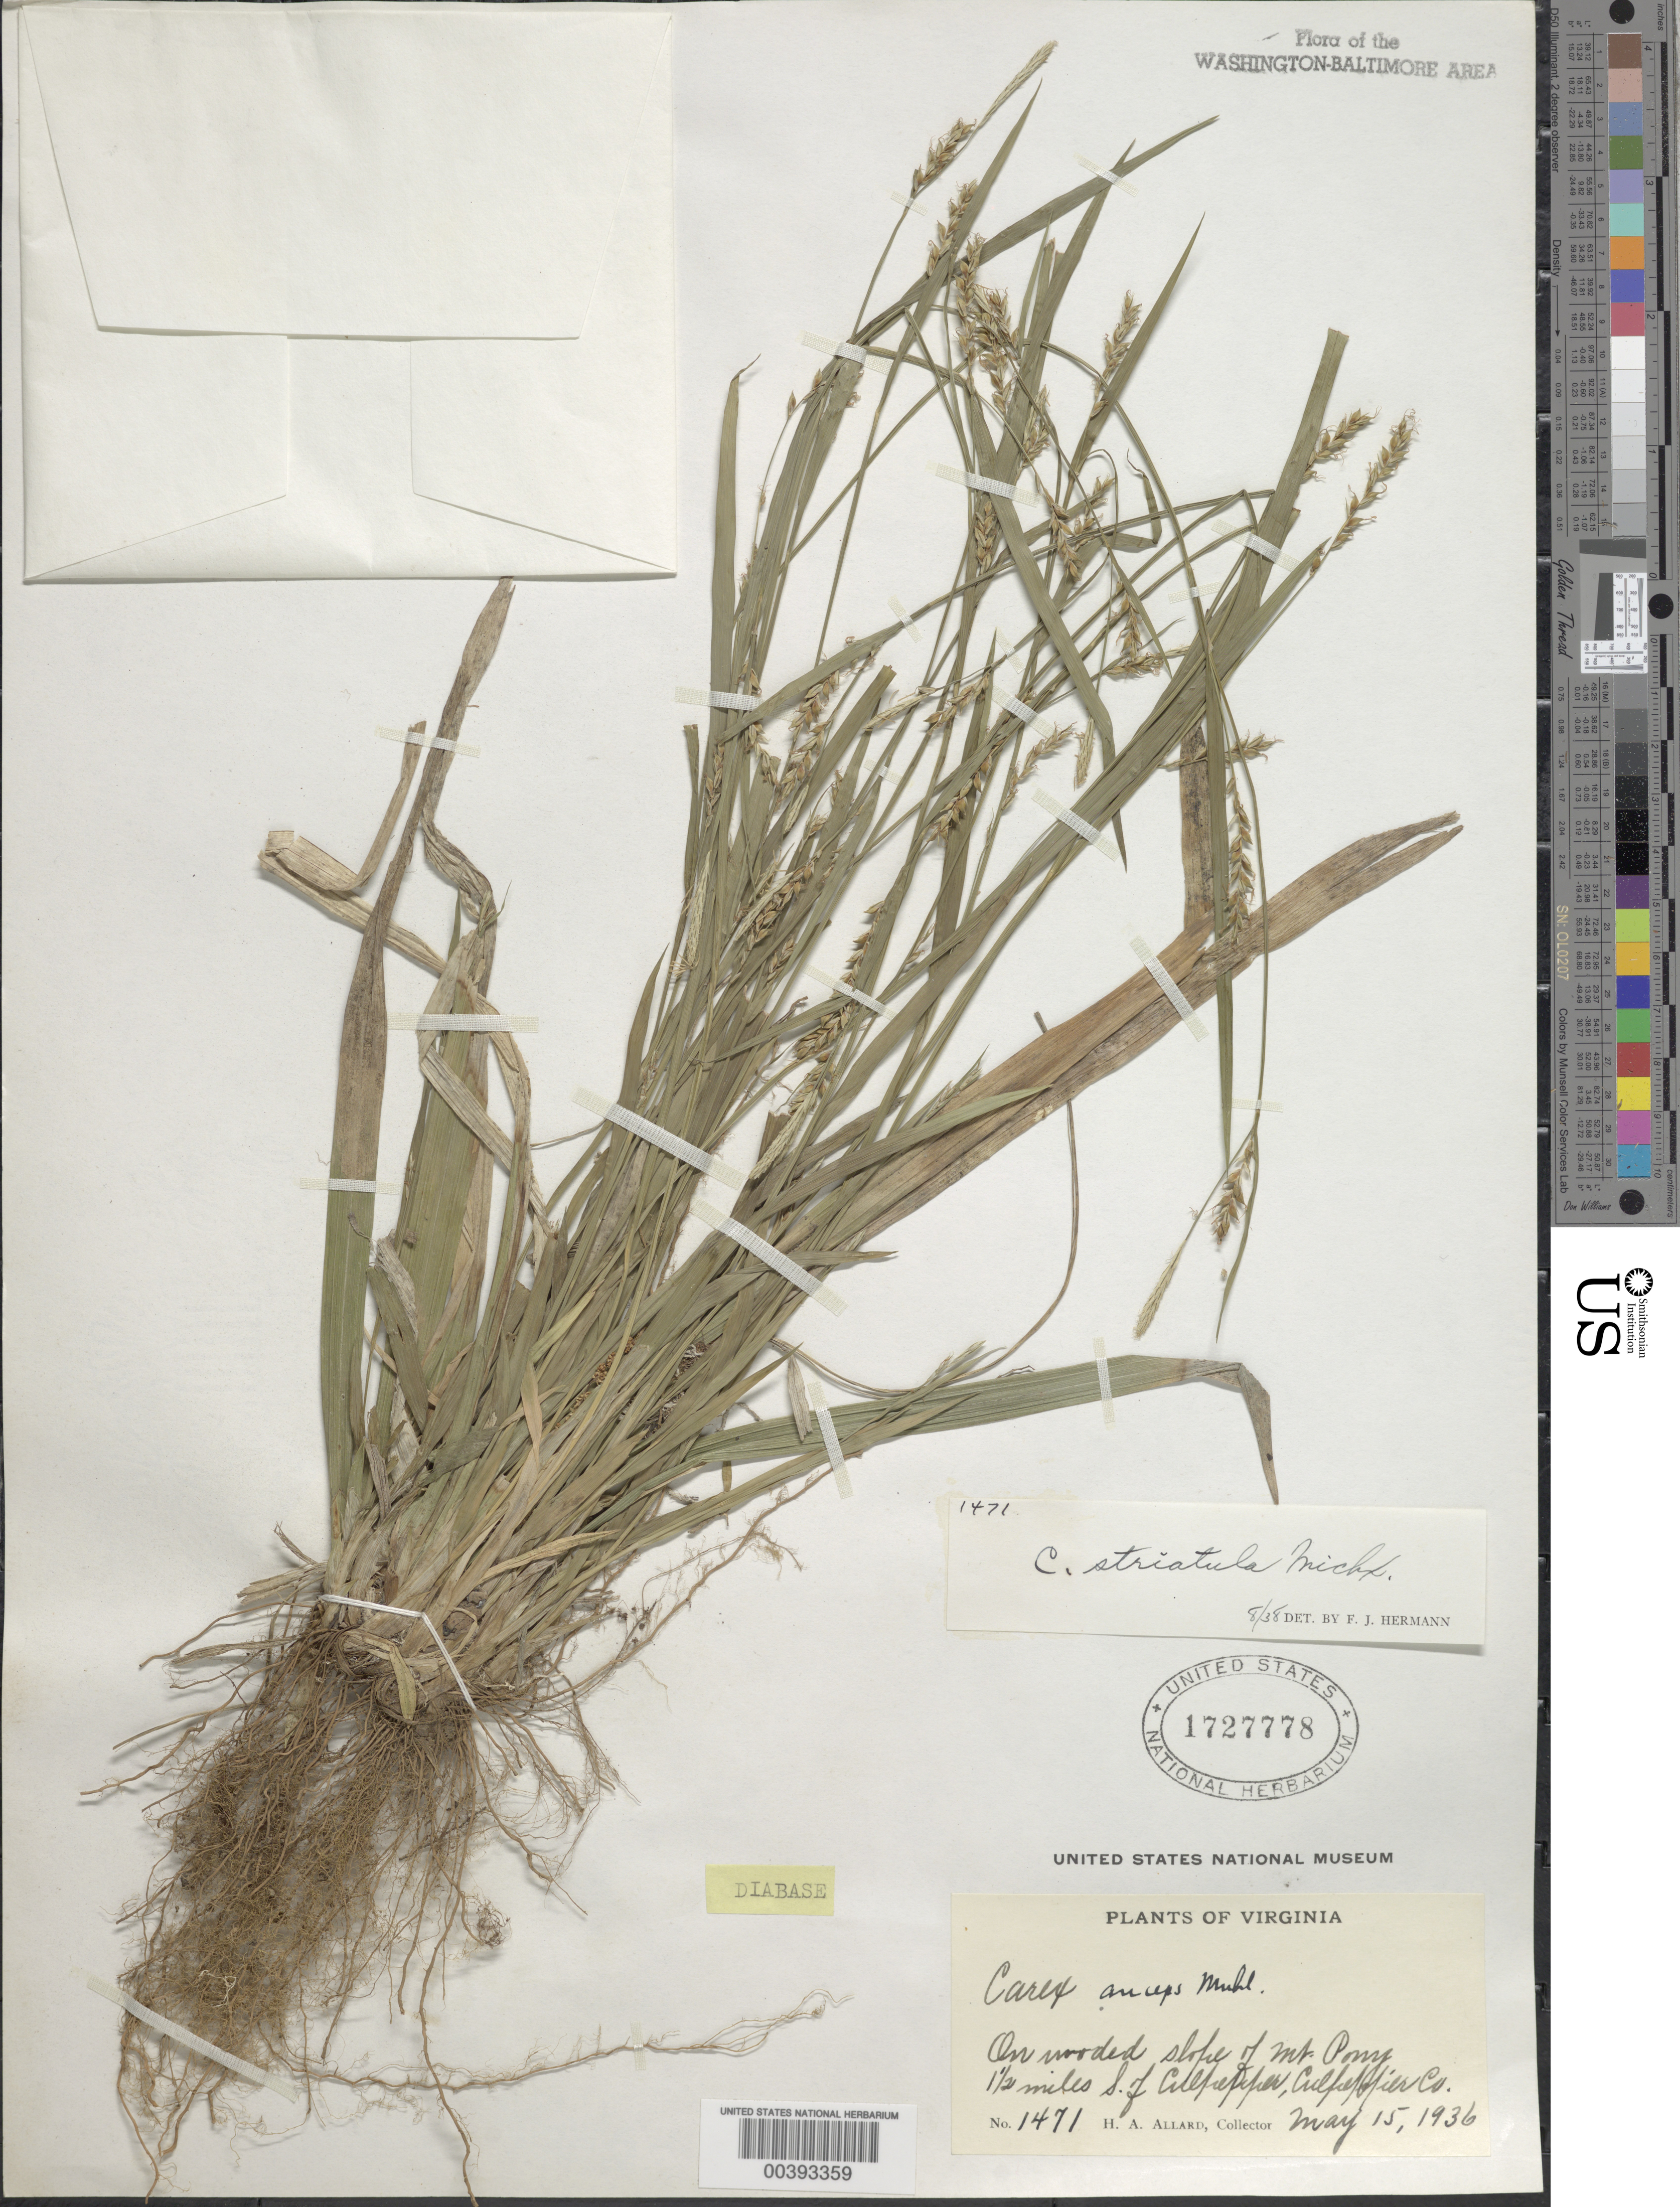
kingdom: Plantae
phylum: Tracheophyta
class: Liliopsida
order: Poales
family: Cyperaceae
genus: Carex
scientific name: Carex striatula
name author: Michx.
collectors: H. A. Allard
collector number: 1471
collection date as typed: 15 May 1936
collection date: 1936-05-15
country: United States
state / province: Virginia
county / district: Culpeper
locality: Mount Pony, near Culpepper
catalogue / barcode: US 1727778